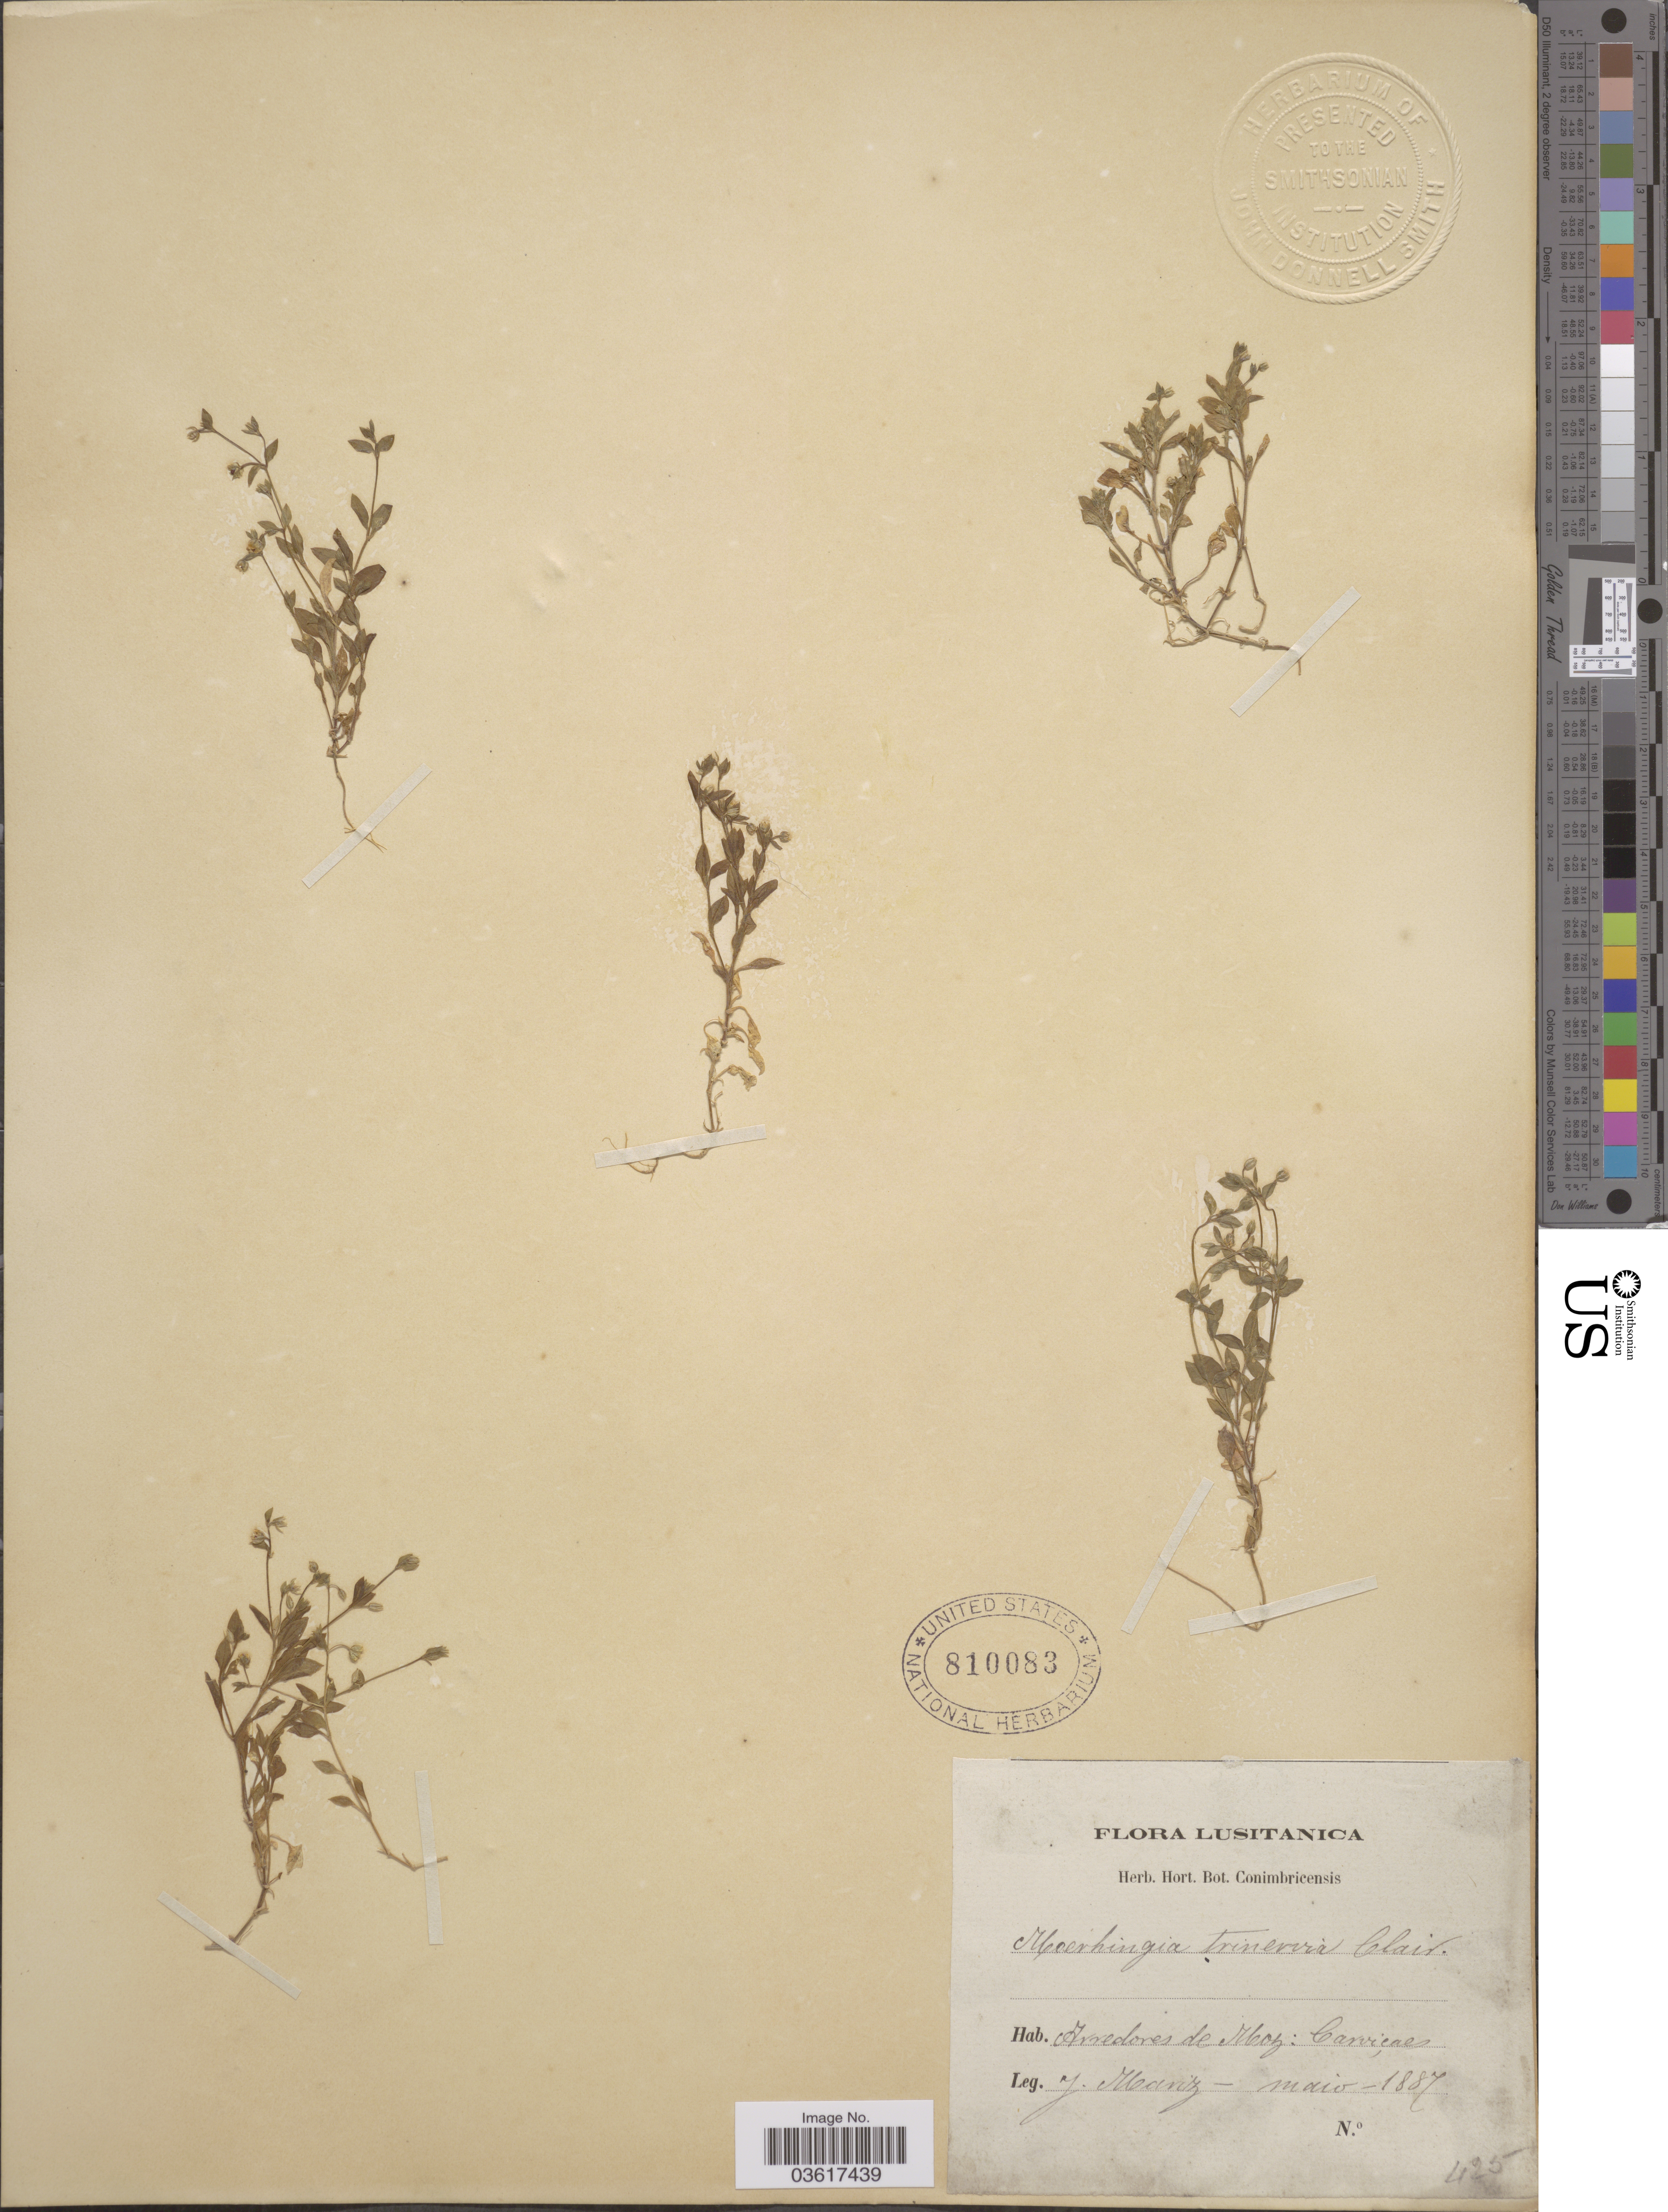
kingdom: Plantae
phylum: Tracheophyta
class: Magnoliopsida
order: Caryophyllales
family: Caryophyllaceae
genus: Moehringia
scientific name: Moehringia trinervia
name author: (L.) Clairv.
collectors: J. Mariz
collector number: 425?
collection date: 1887-05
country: Portugal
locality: Lusitanica. Arredores de Moz [interpreted]: Carvicaes.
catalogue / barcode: US 810083